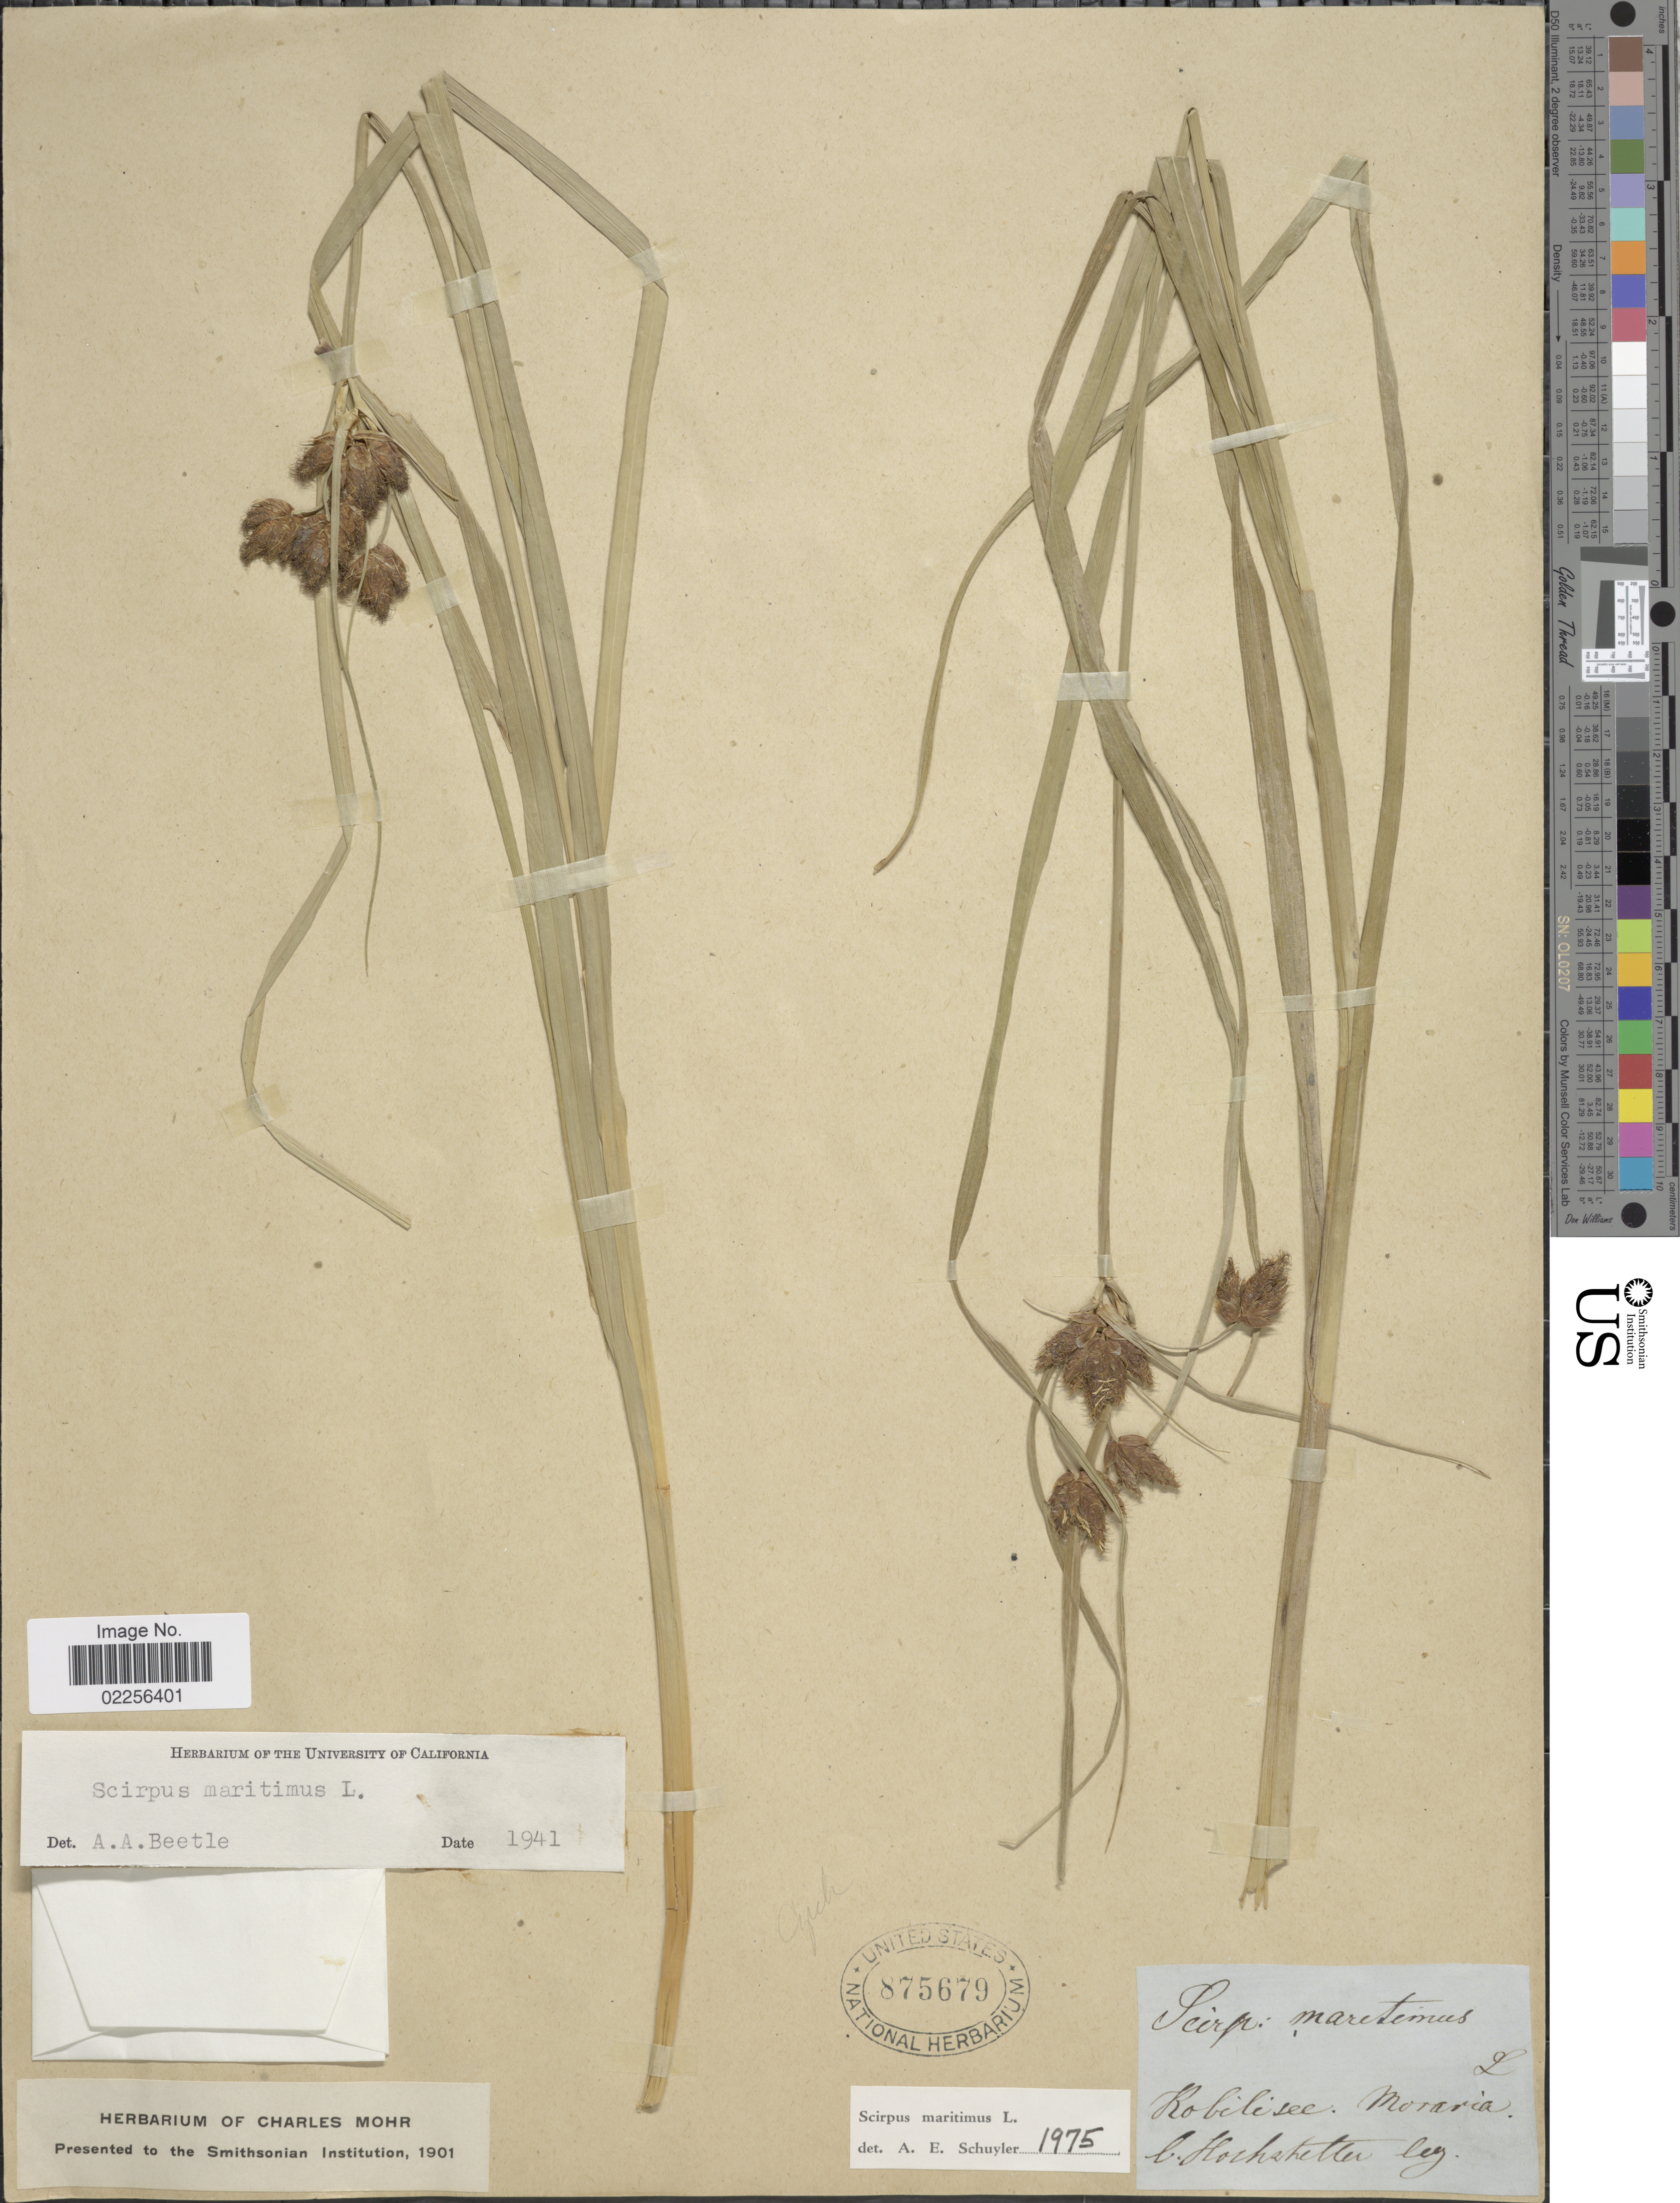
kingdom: Plantae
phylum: Tracheophyta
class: Liliopsida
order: Poales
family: Cyperaceae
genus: Bolboschoenus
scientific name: Bolboschoenus maritimus subsp. maritimus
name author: (L.) Palla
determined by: Strong, Mark T., (BOT), Smithsonian Institution - National Museum of Natural History (UNITED STATES)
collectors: C. Hochstetter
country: Czechia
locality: Czech, Robilisee, Moraria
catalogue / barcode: US 875679